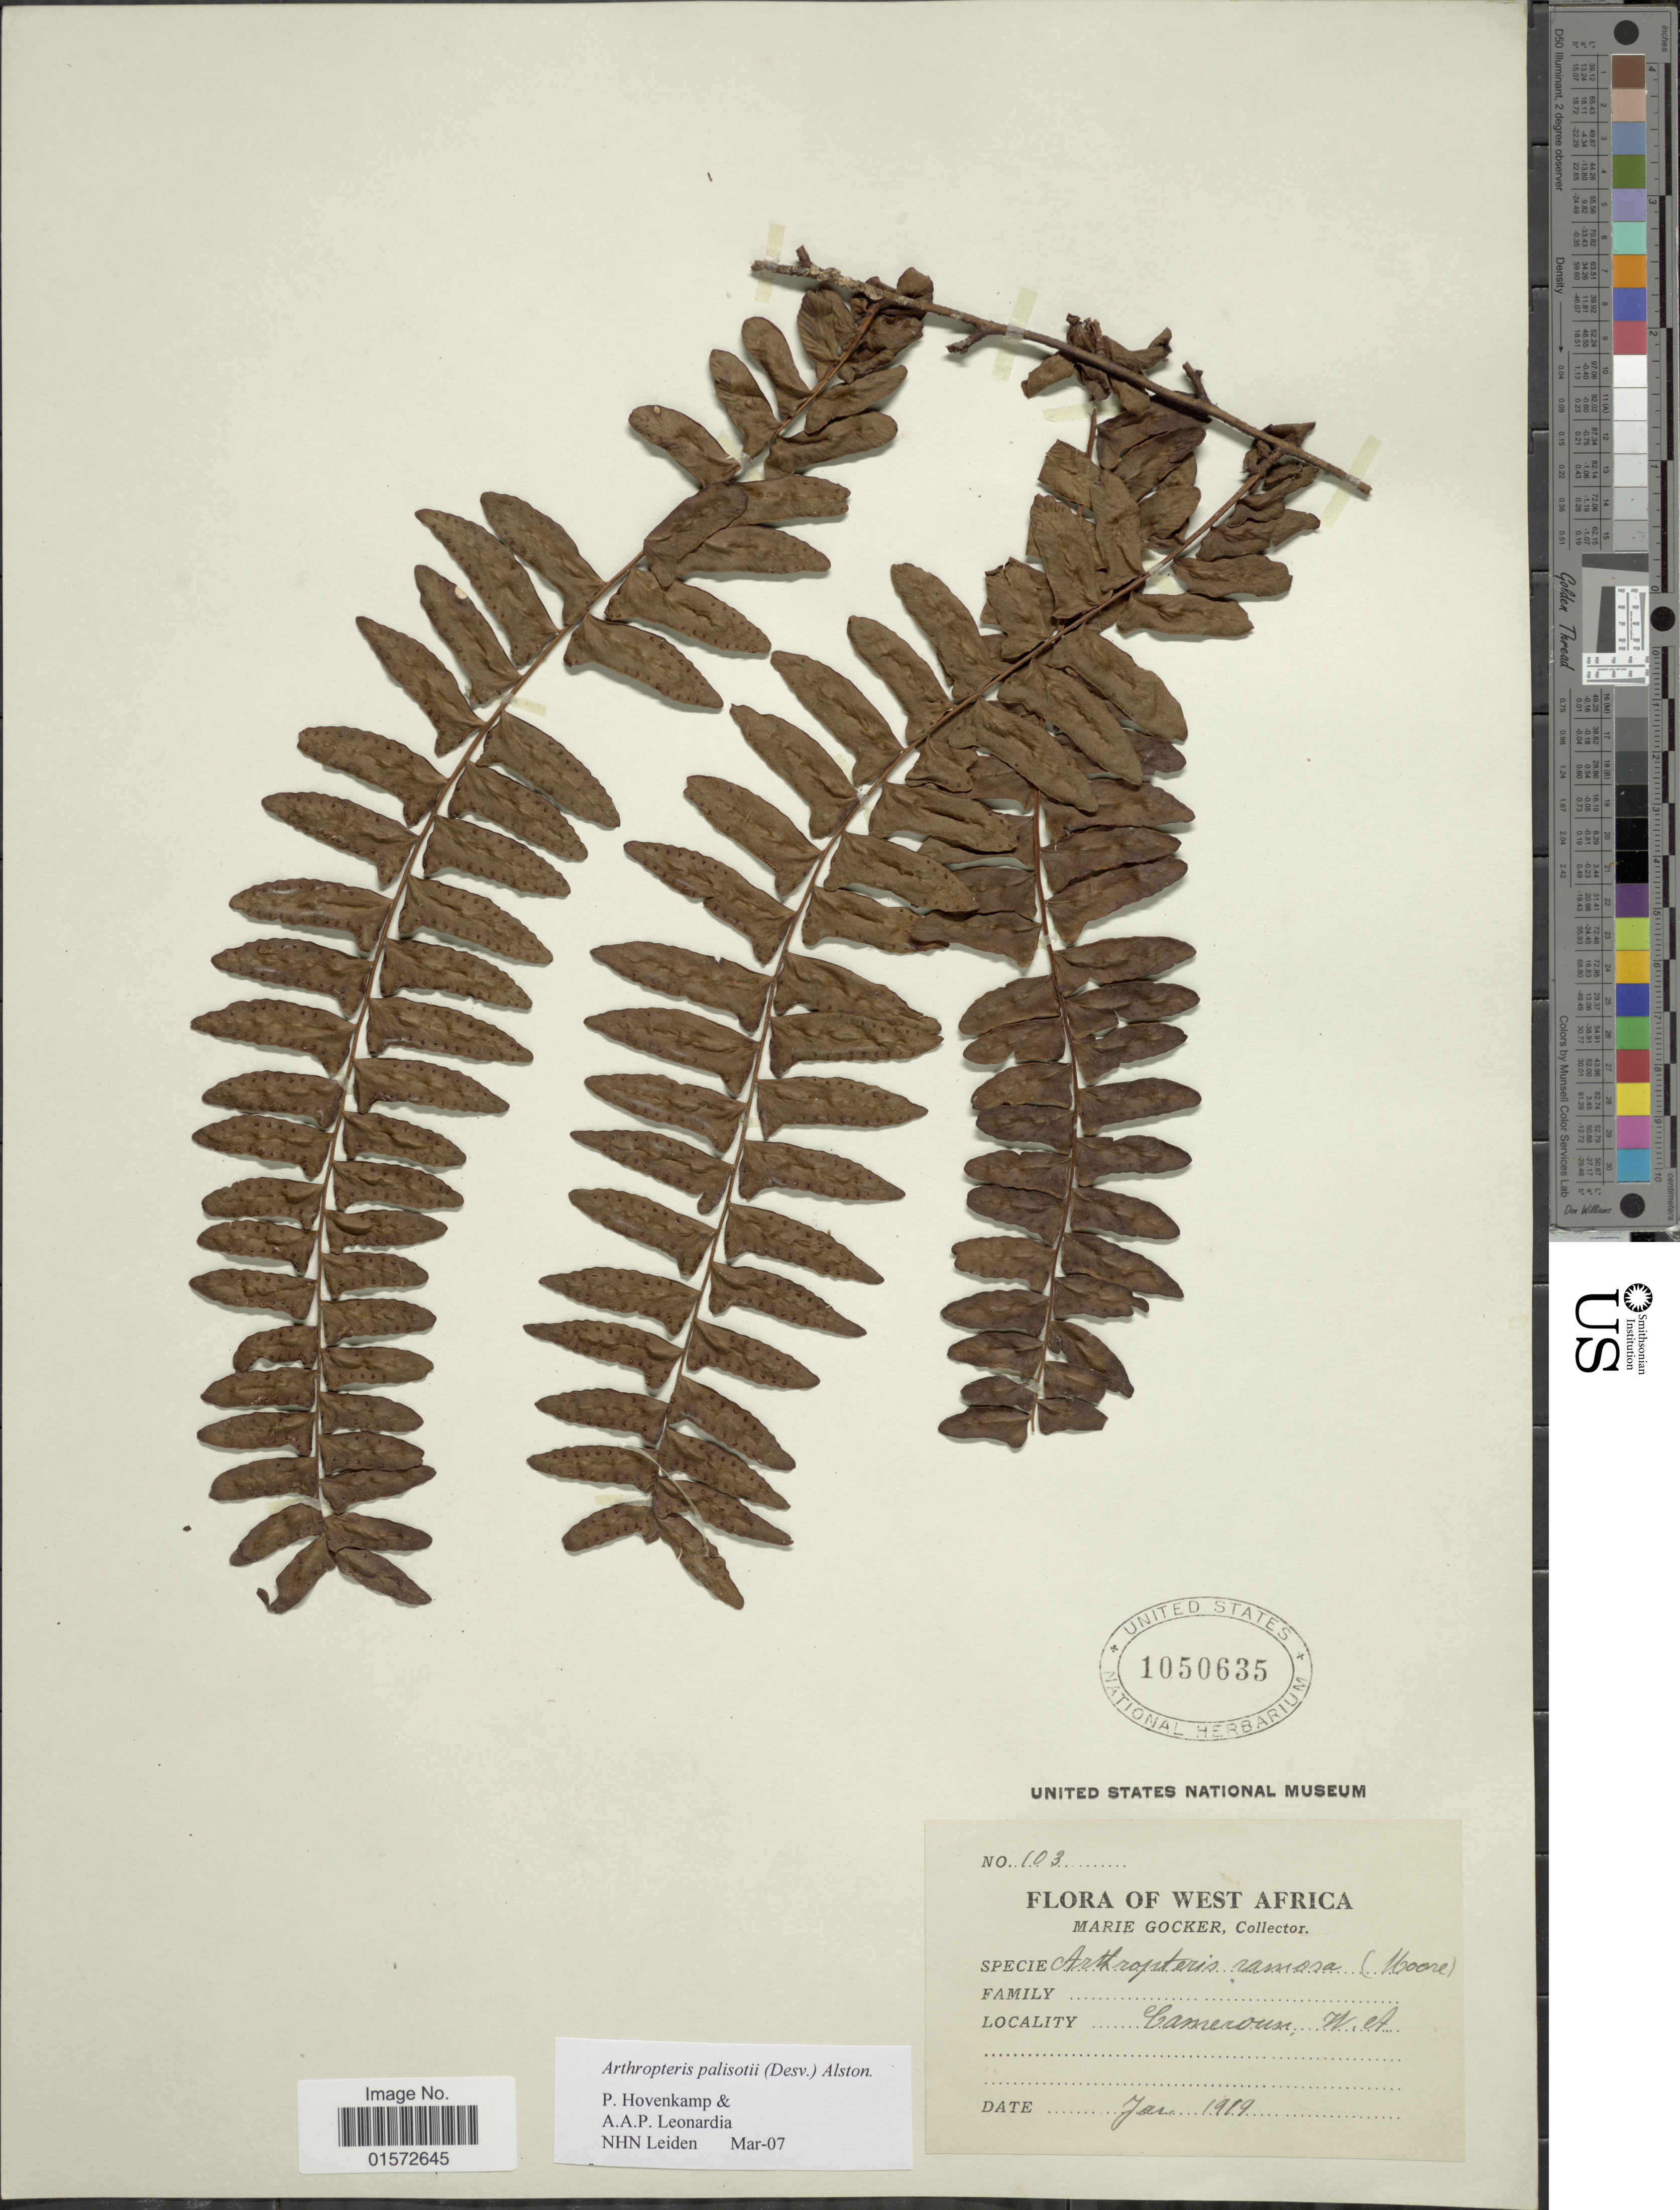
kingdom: Plantae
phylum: Tracheophyta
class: Polypodiopsida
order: Polypodiales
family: Tectariaceae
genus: Arthropteris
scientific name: Arthropteris palisotii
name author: (Desv.) Alston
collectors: M. Gocker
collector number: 103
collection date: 1919-01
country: Cameroon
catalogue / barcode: US 1050635